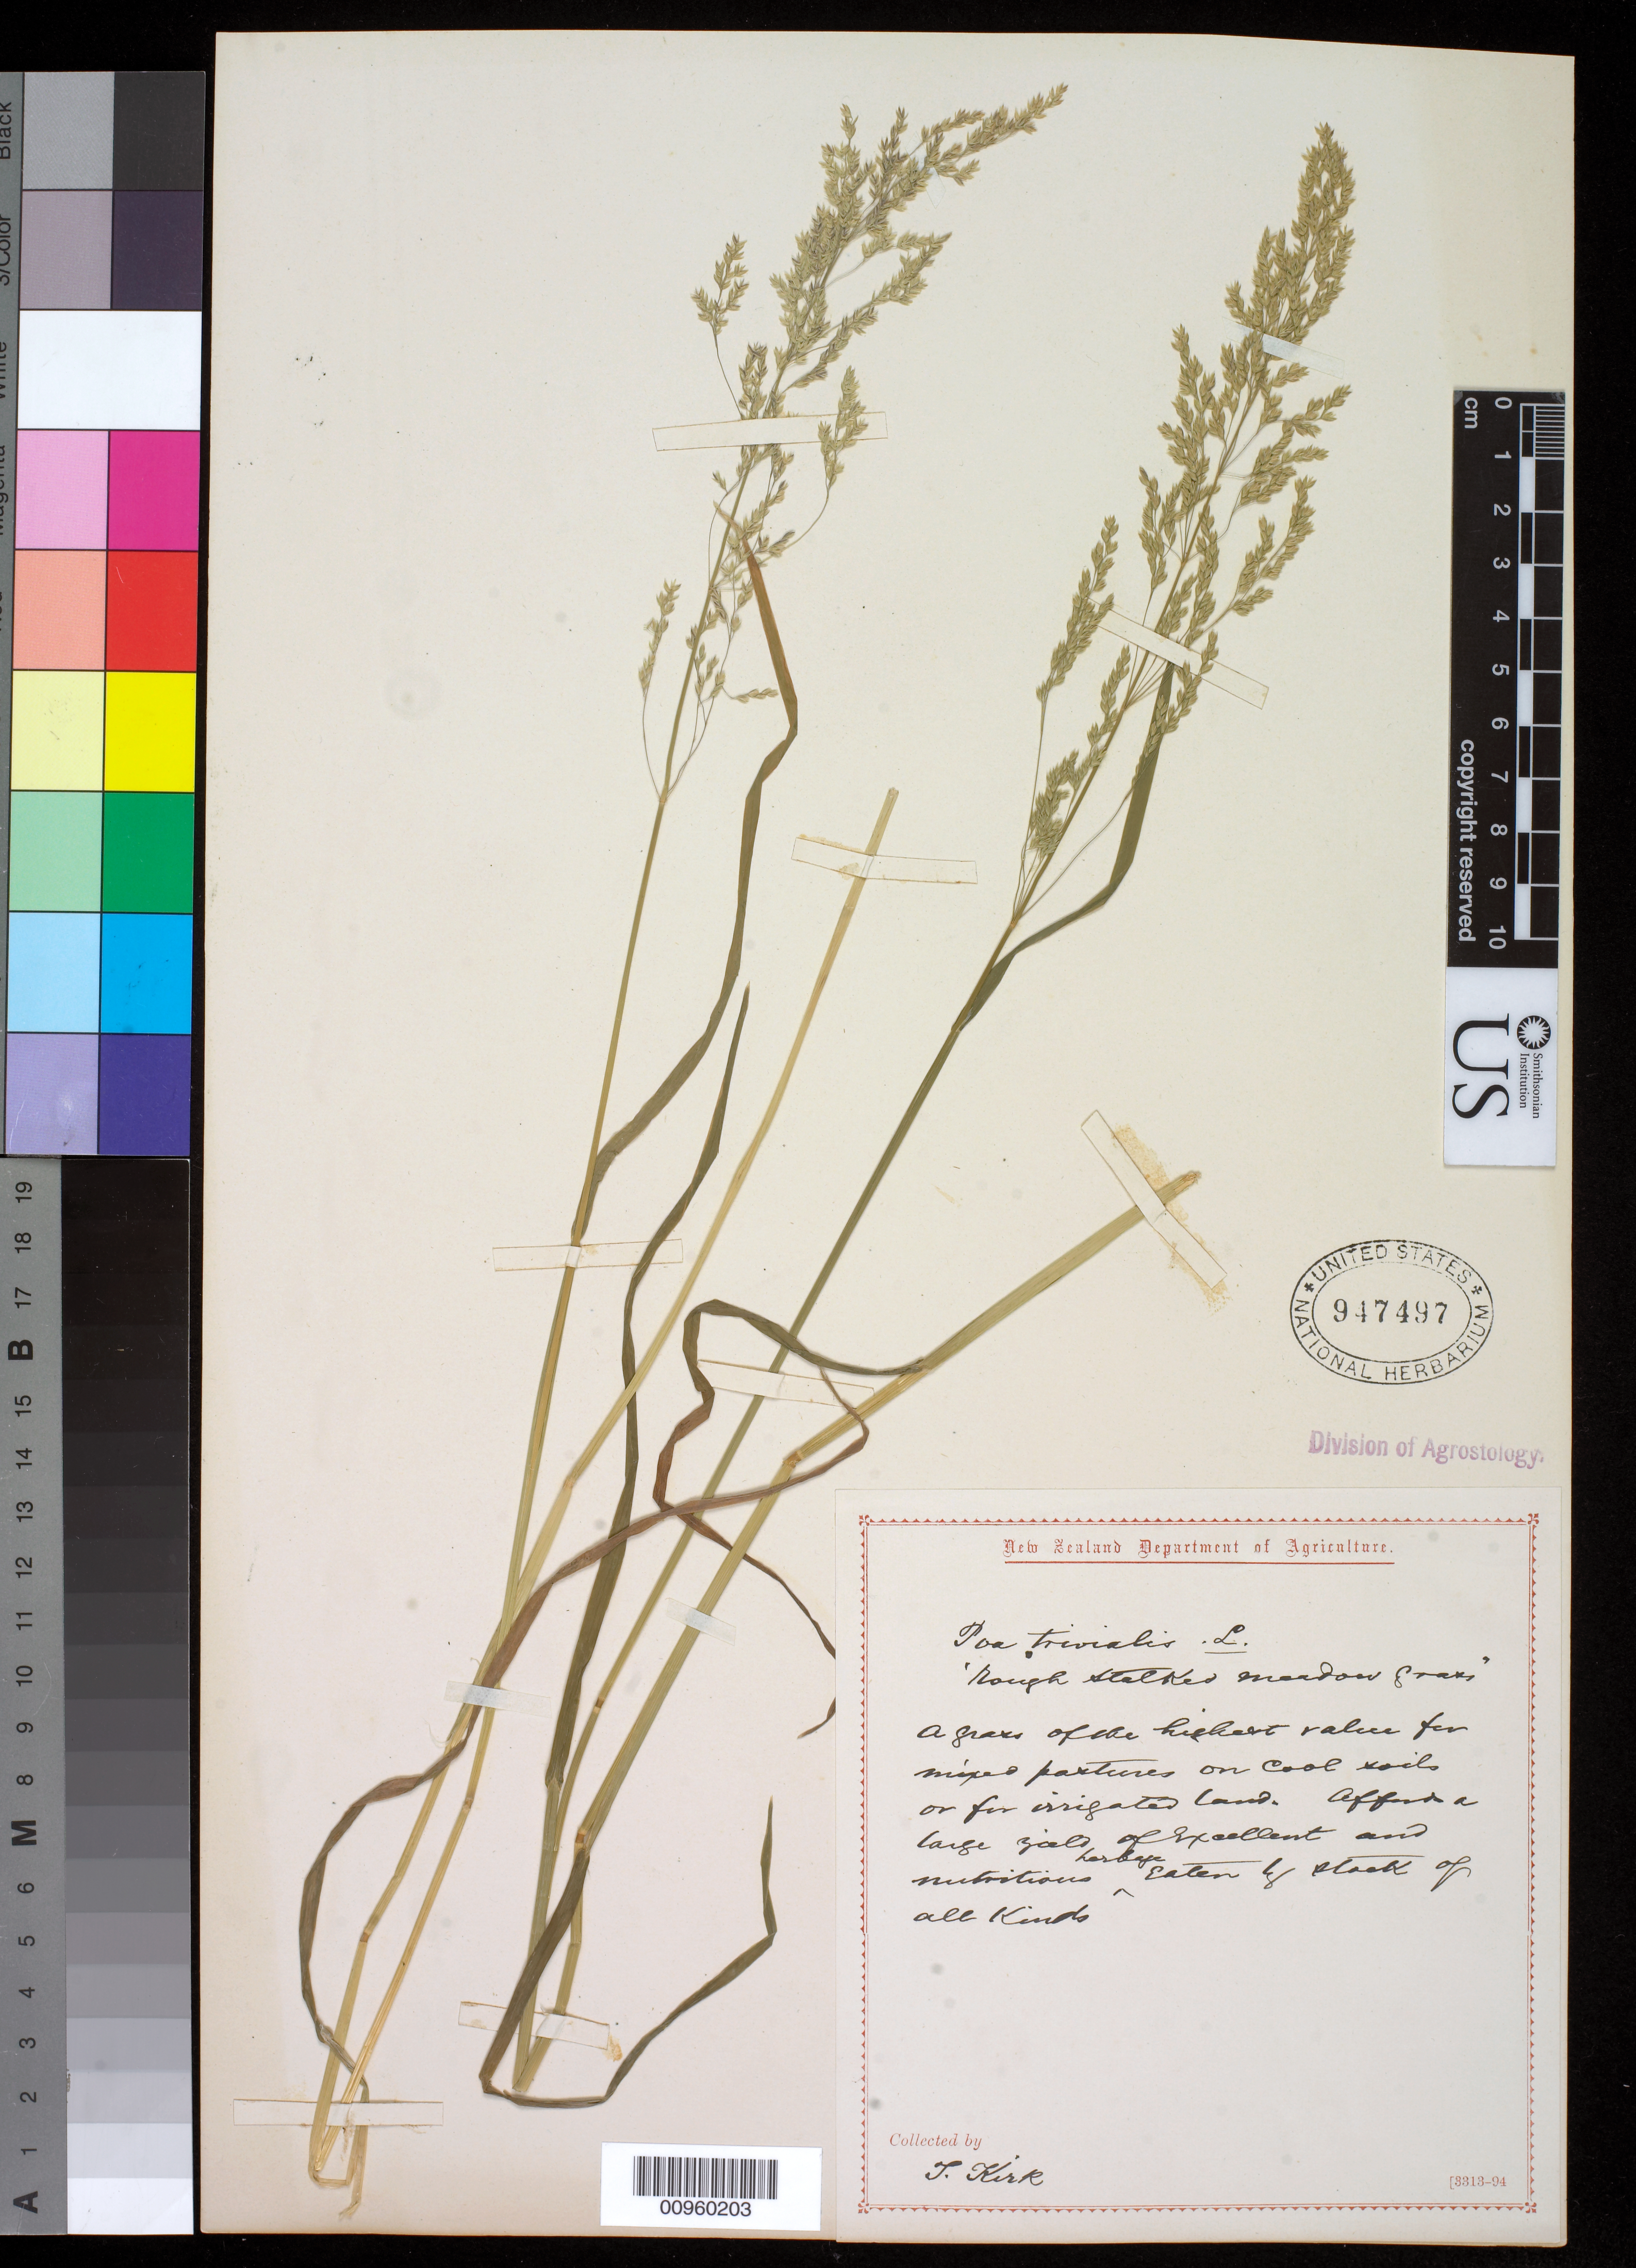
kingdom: Plantae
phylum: Tracheophyta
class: Liliopsida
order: Poales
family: Poaceae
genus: Poa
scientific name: Poa trivialis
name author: L.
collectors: T. Kirk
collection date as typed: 1828 to -- --- 1898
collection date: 1828/1898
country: New Zealand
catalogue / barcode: US 947497